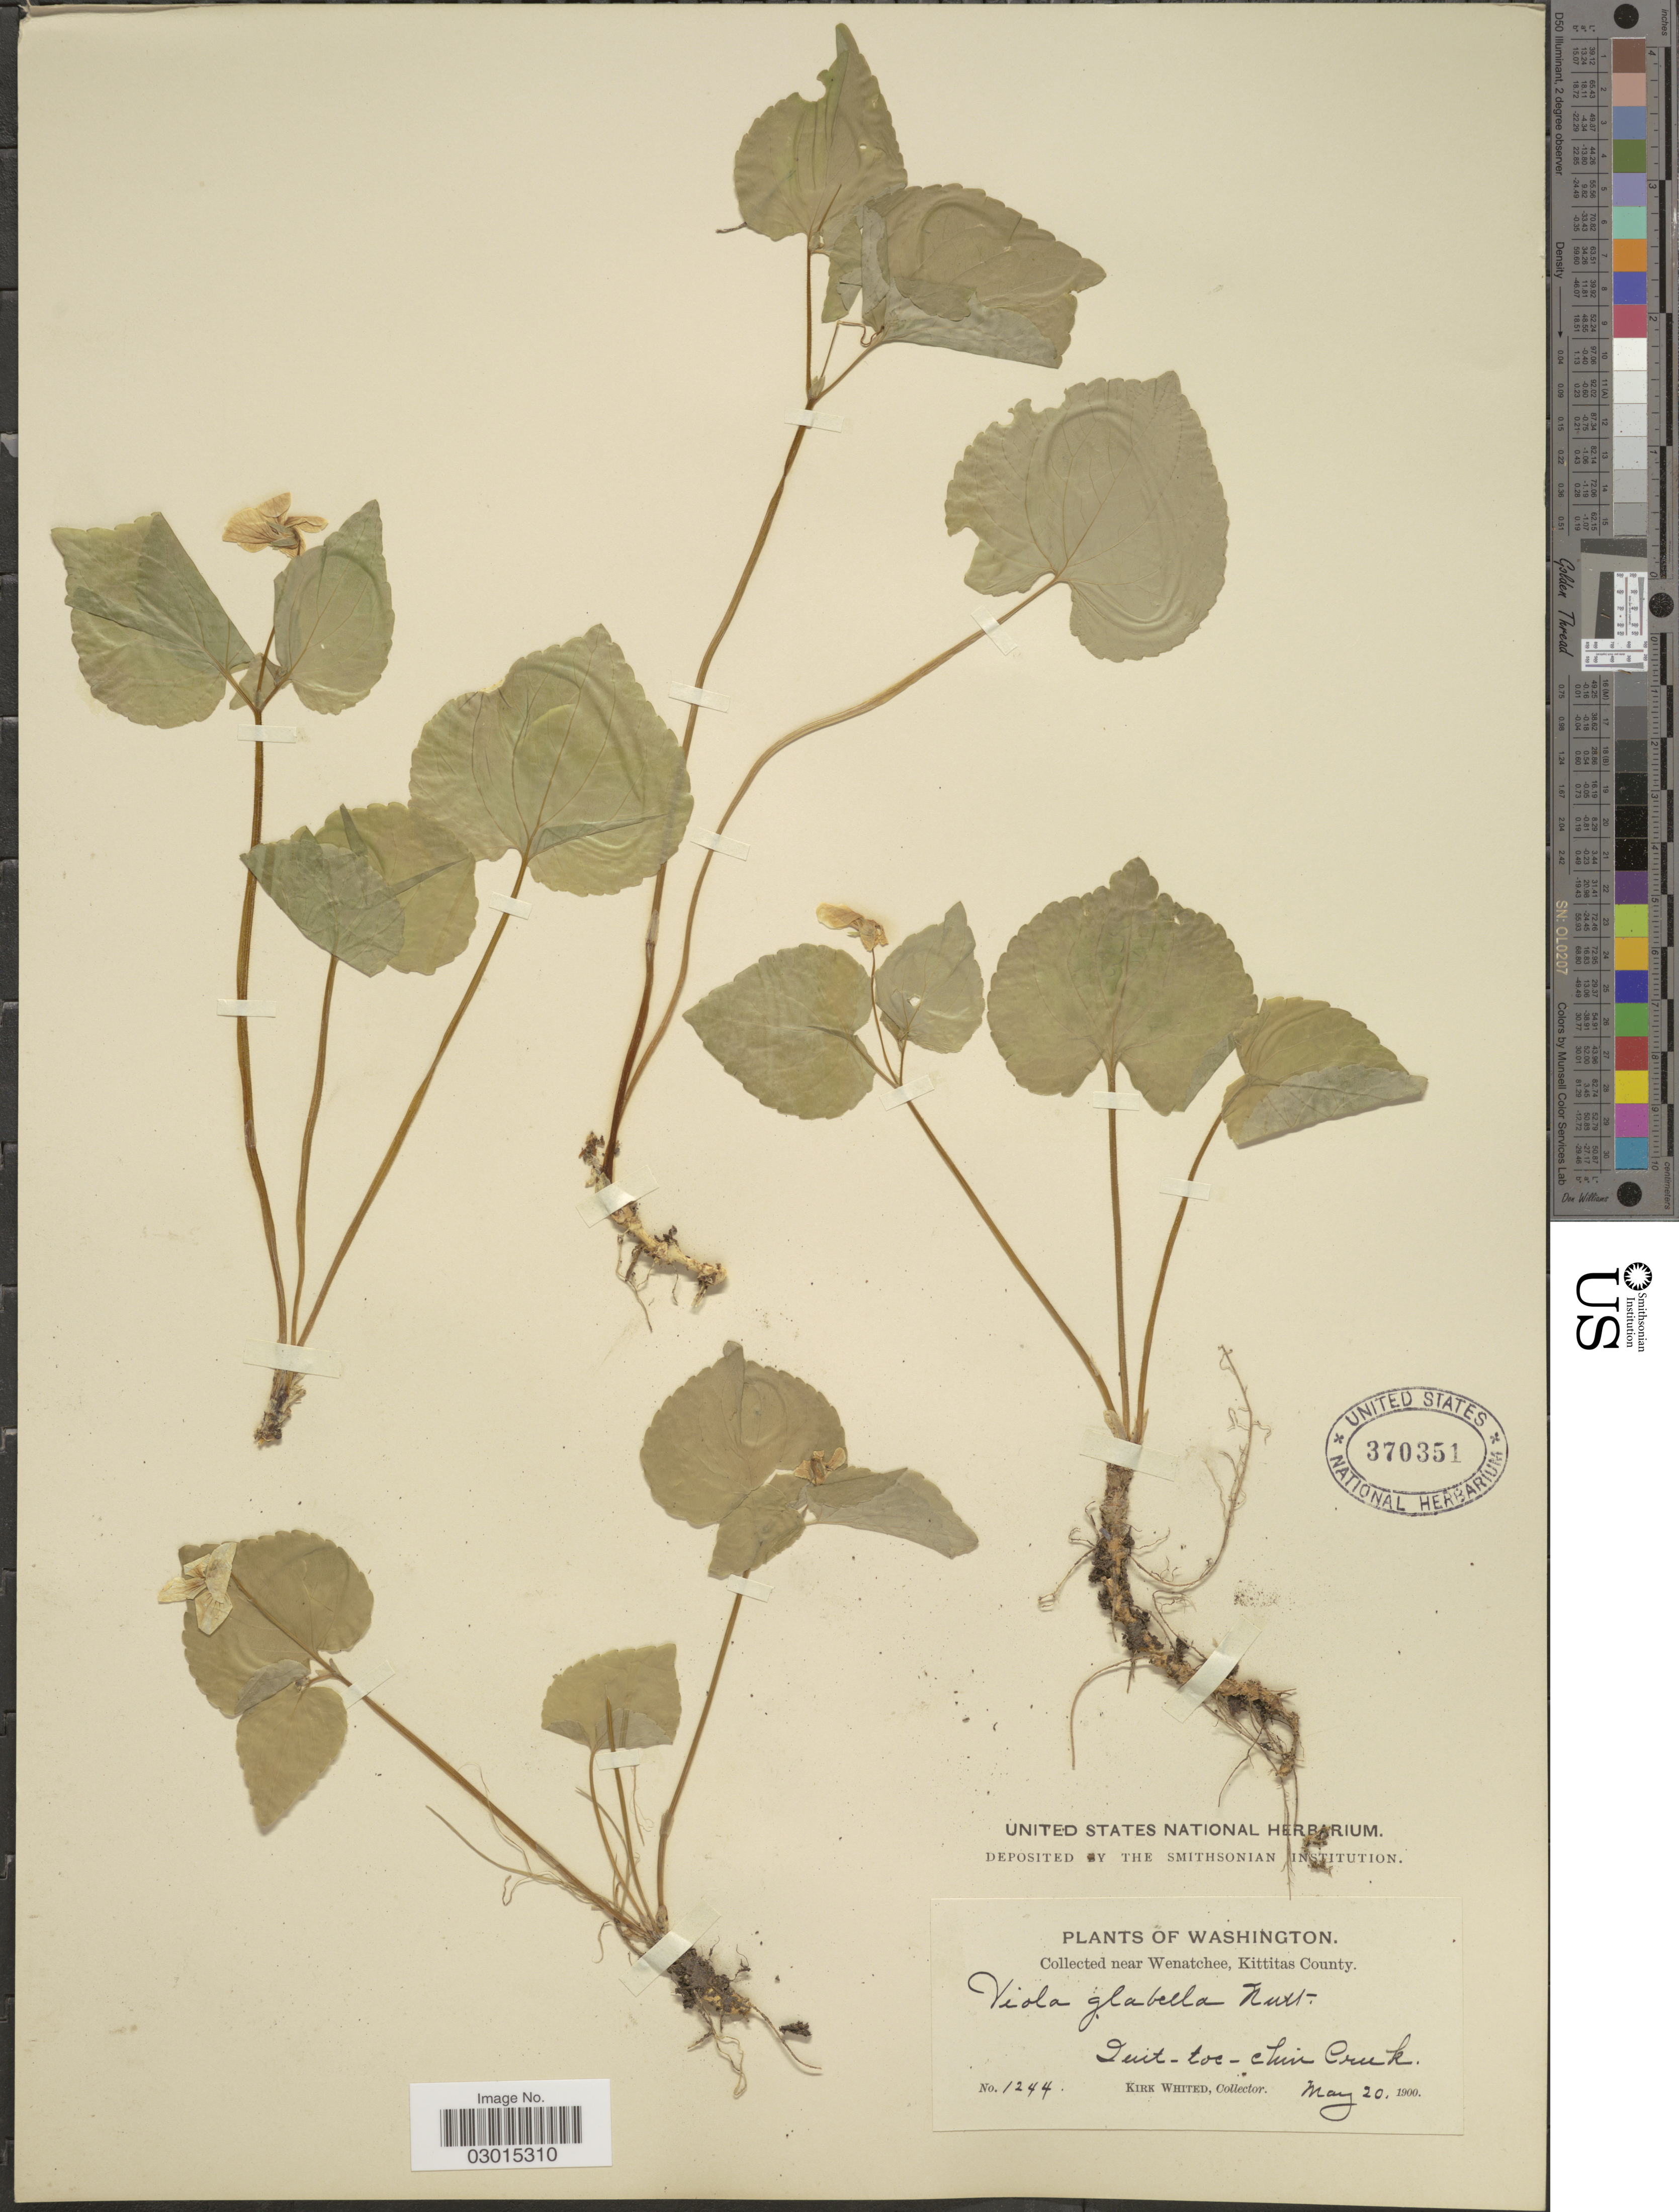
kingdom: Plantae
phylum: Tracheophyta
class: Magnoliopsida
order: Malpighiales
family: Violaceae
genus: Viola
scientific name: Viola glabella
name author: Nutt.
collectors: K. Whited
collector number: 1244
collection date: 1900-05-20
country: United States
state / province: Washington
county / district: Kittitas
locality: Collected near Wenatchee, Kittitas County. Quit-toc-chin Creek.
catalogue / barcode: US 370351